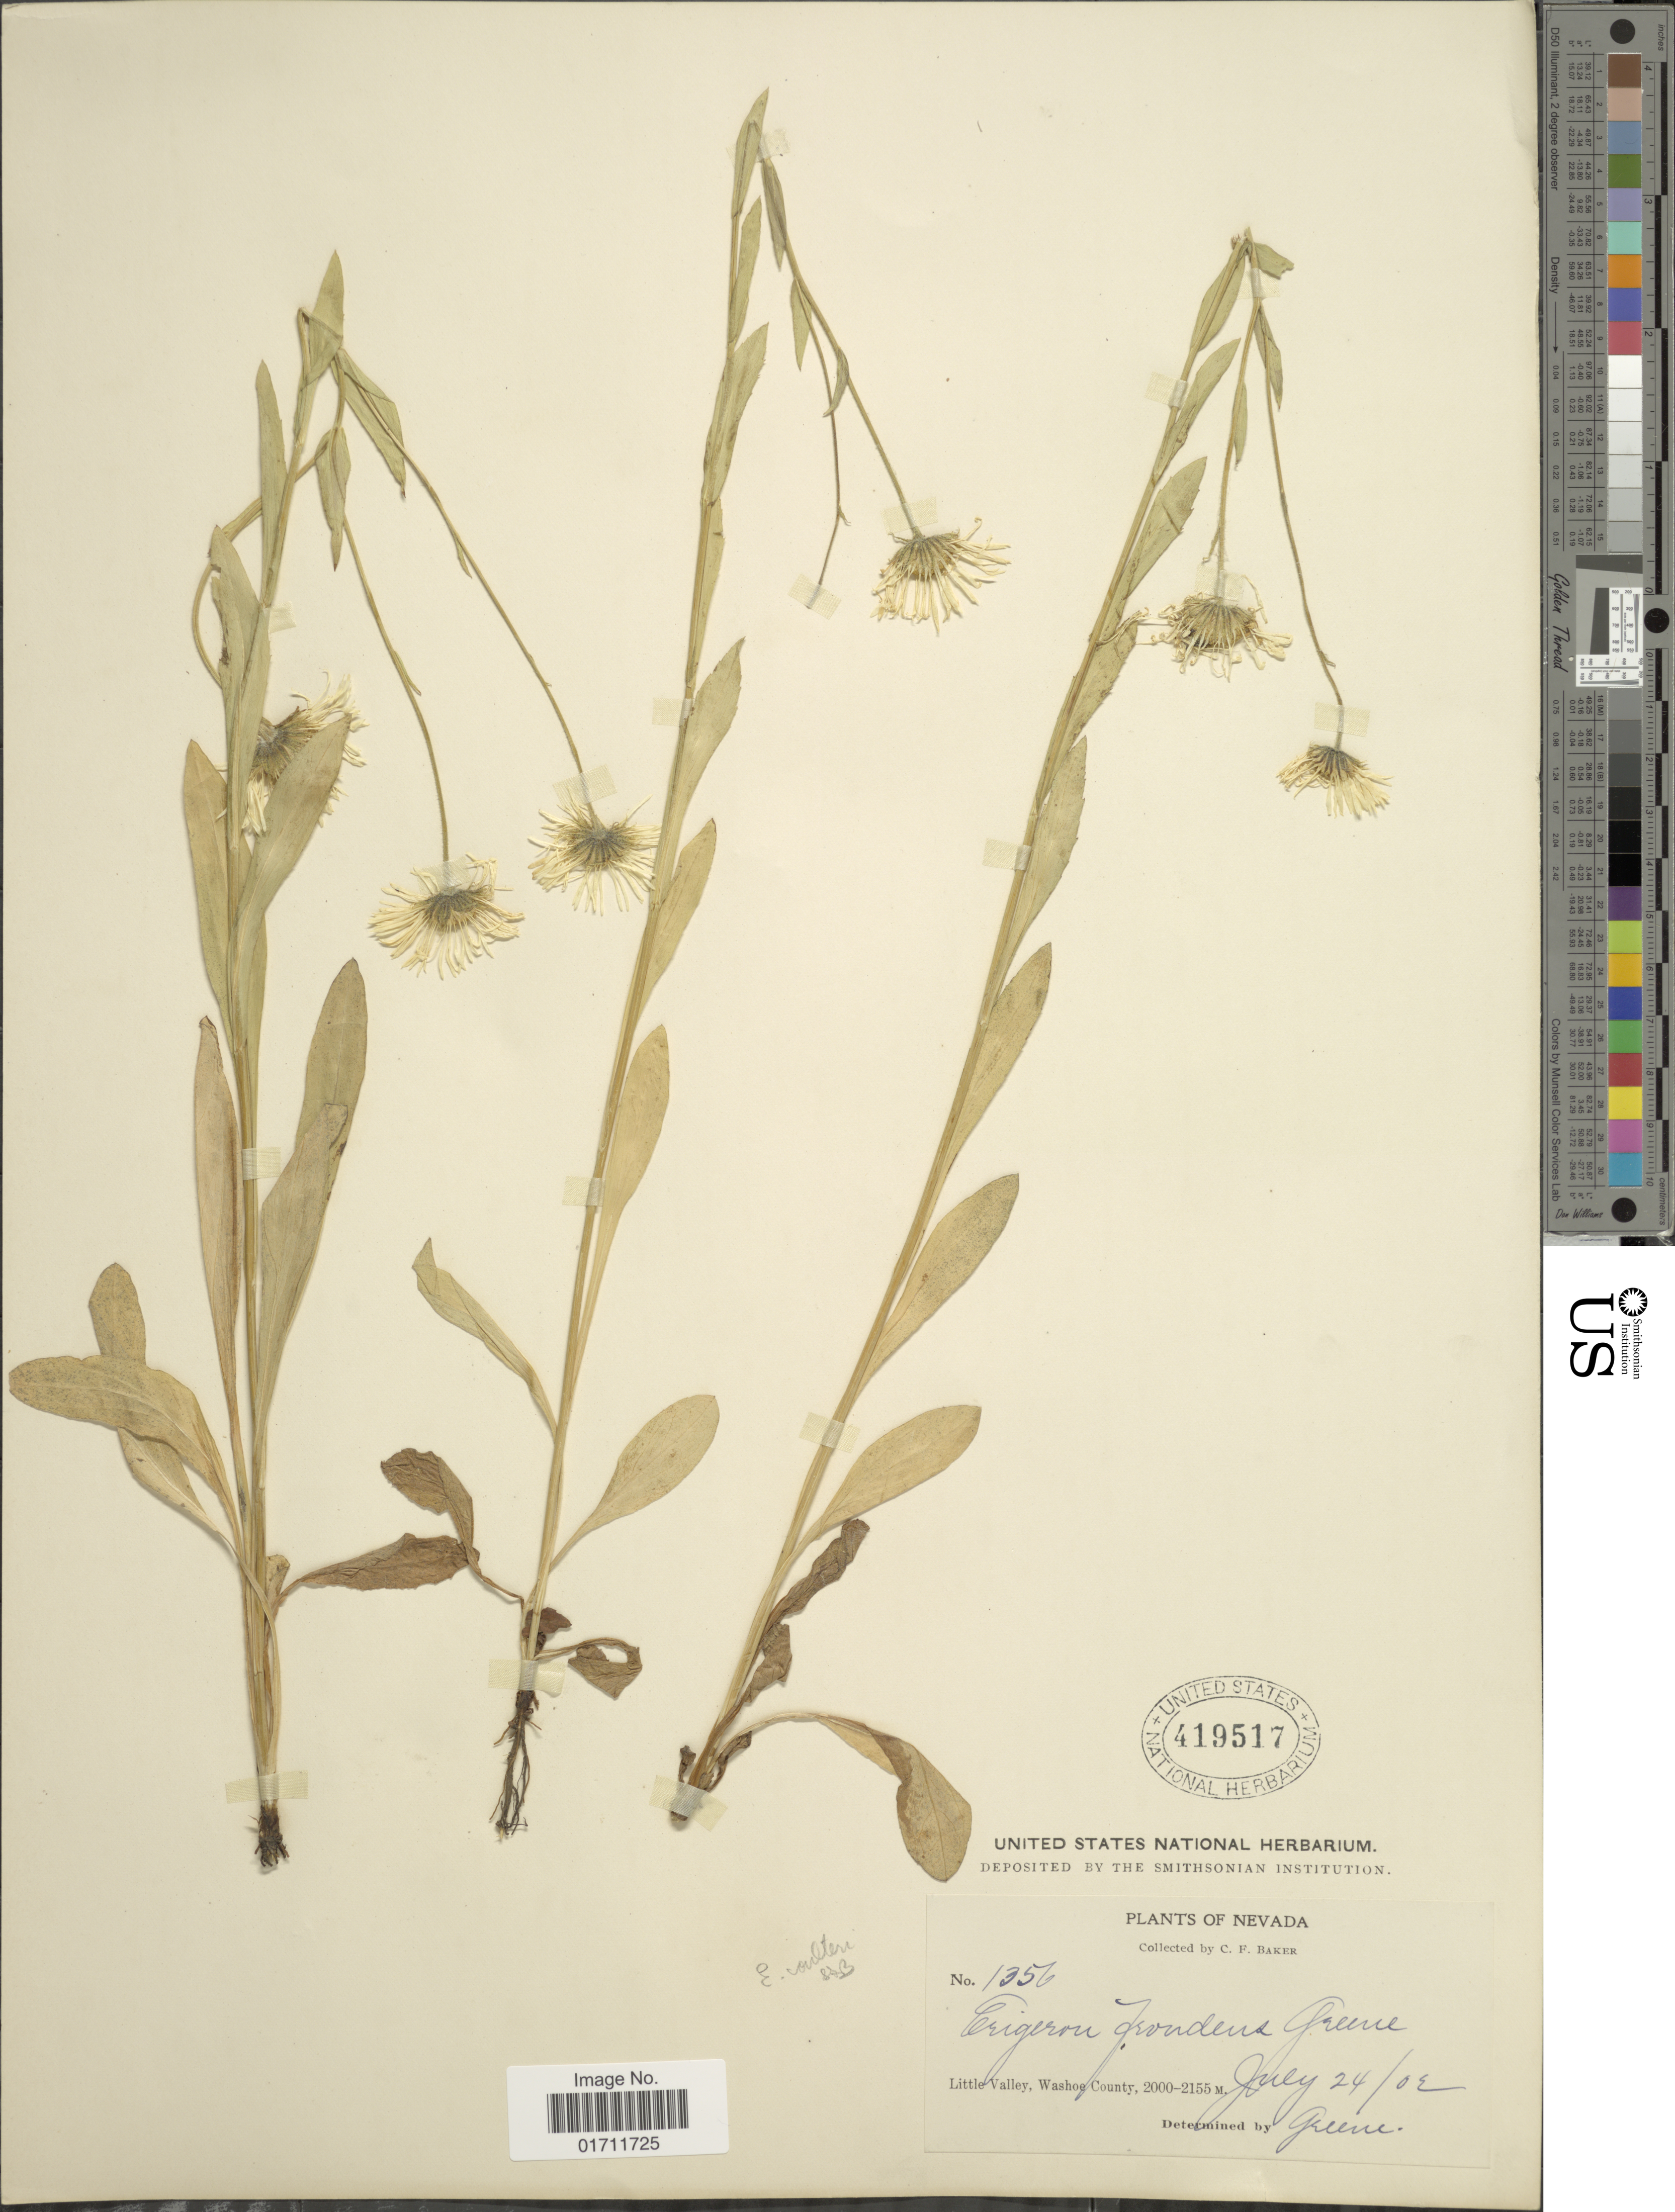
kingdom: Plantae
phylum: Tracheophyta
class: Magnoliopsida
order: Asterales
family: Asteraceae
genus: Erigeron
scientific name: Erigeron coulteri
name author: Porter in Porter & J.M. Coult.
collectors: C. F. Baker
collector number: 1356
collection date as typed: Transcribed d/m/y: 24/7/9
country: United States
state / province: Nevada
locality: Little Valley, Washoe County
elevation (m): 2000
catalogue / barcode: US 419517